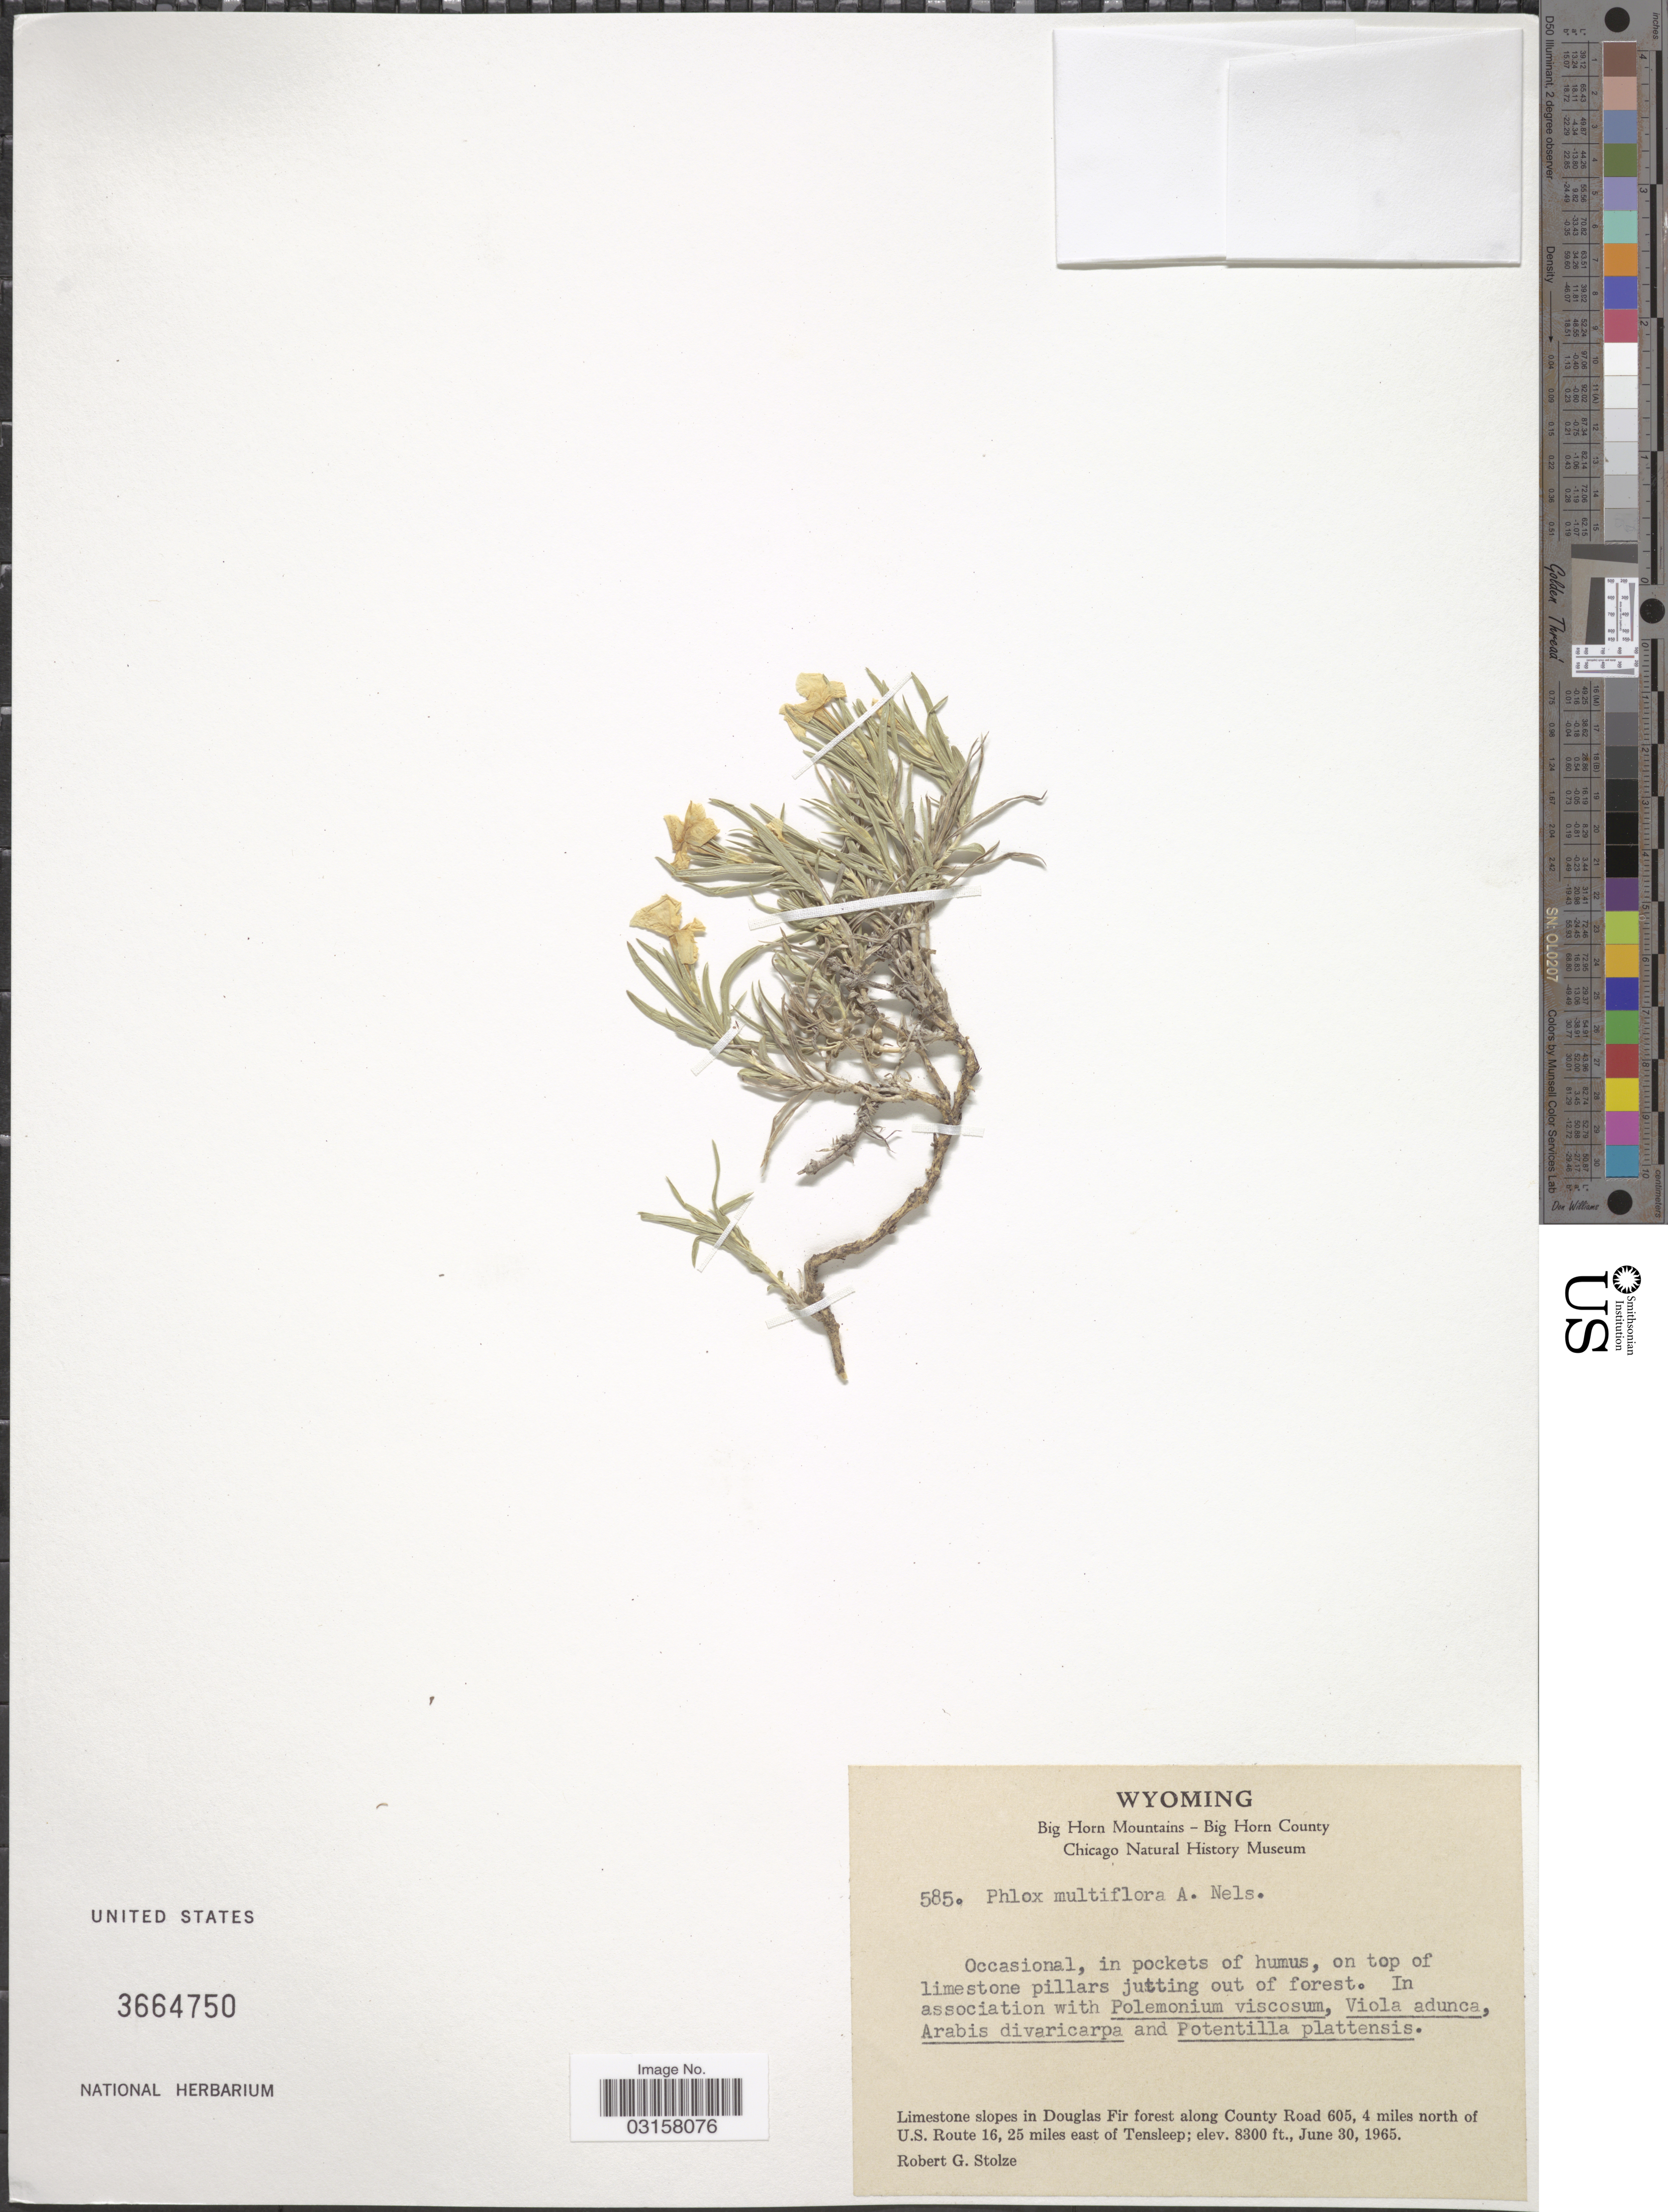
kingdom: Plantae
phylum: Tracheophyta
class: Magnoliopsida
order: Ericales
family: Polemoniaceae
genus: Phlox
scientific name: Phlox multiflora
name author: A. Nelson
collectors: R. G. Stolze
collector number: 585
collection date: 1965-06-30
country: United States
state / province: Wyoming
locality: Limestone slopes in Douglas Fir forest along County Road 605, 4 miles north of U.S. Route 16, 25 miles east of Tensleep.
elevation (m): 2530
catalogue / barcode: US 3664750